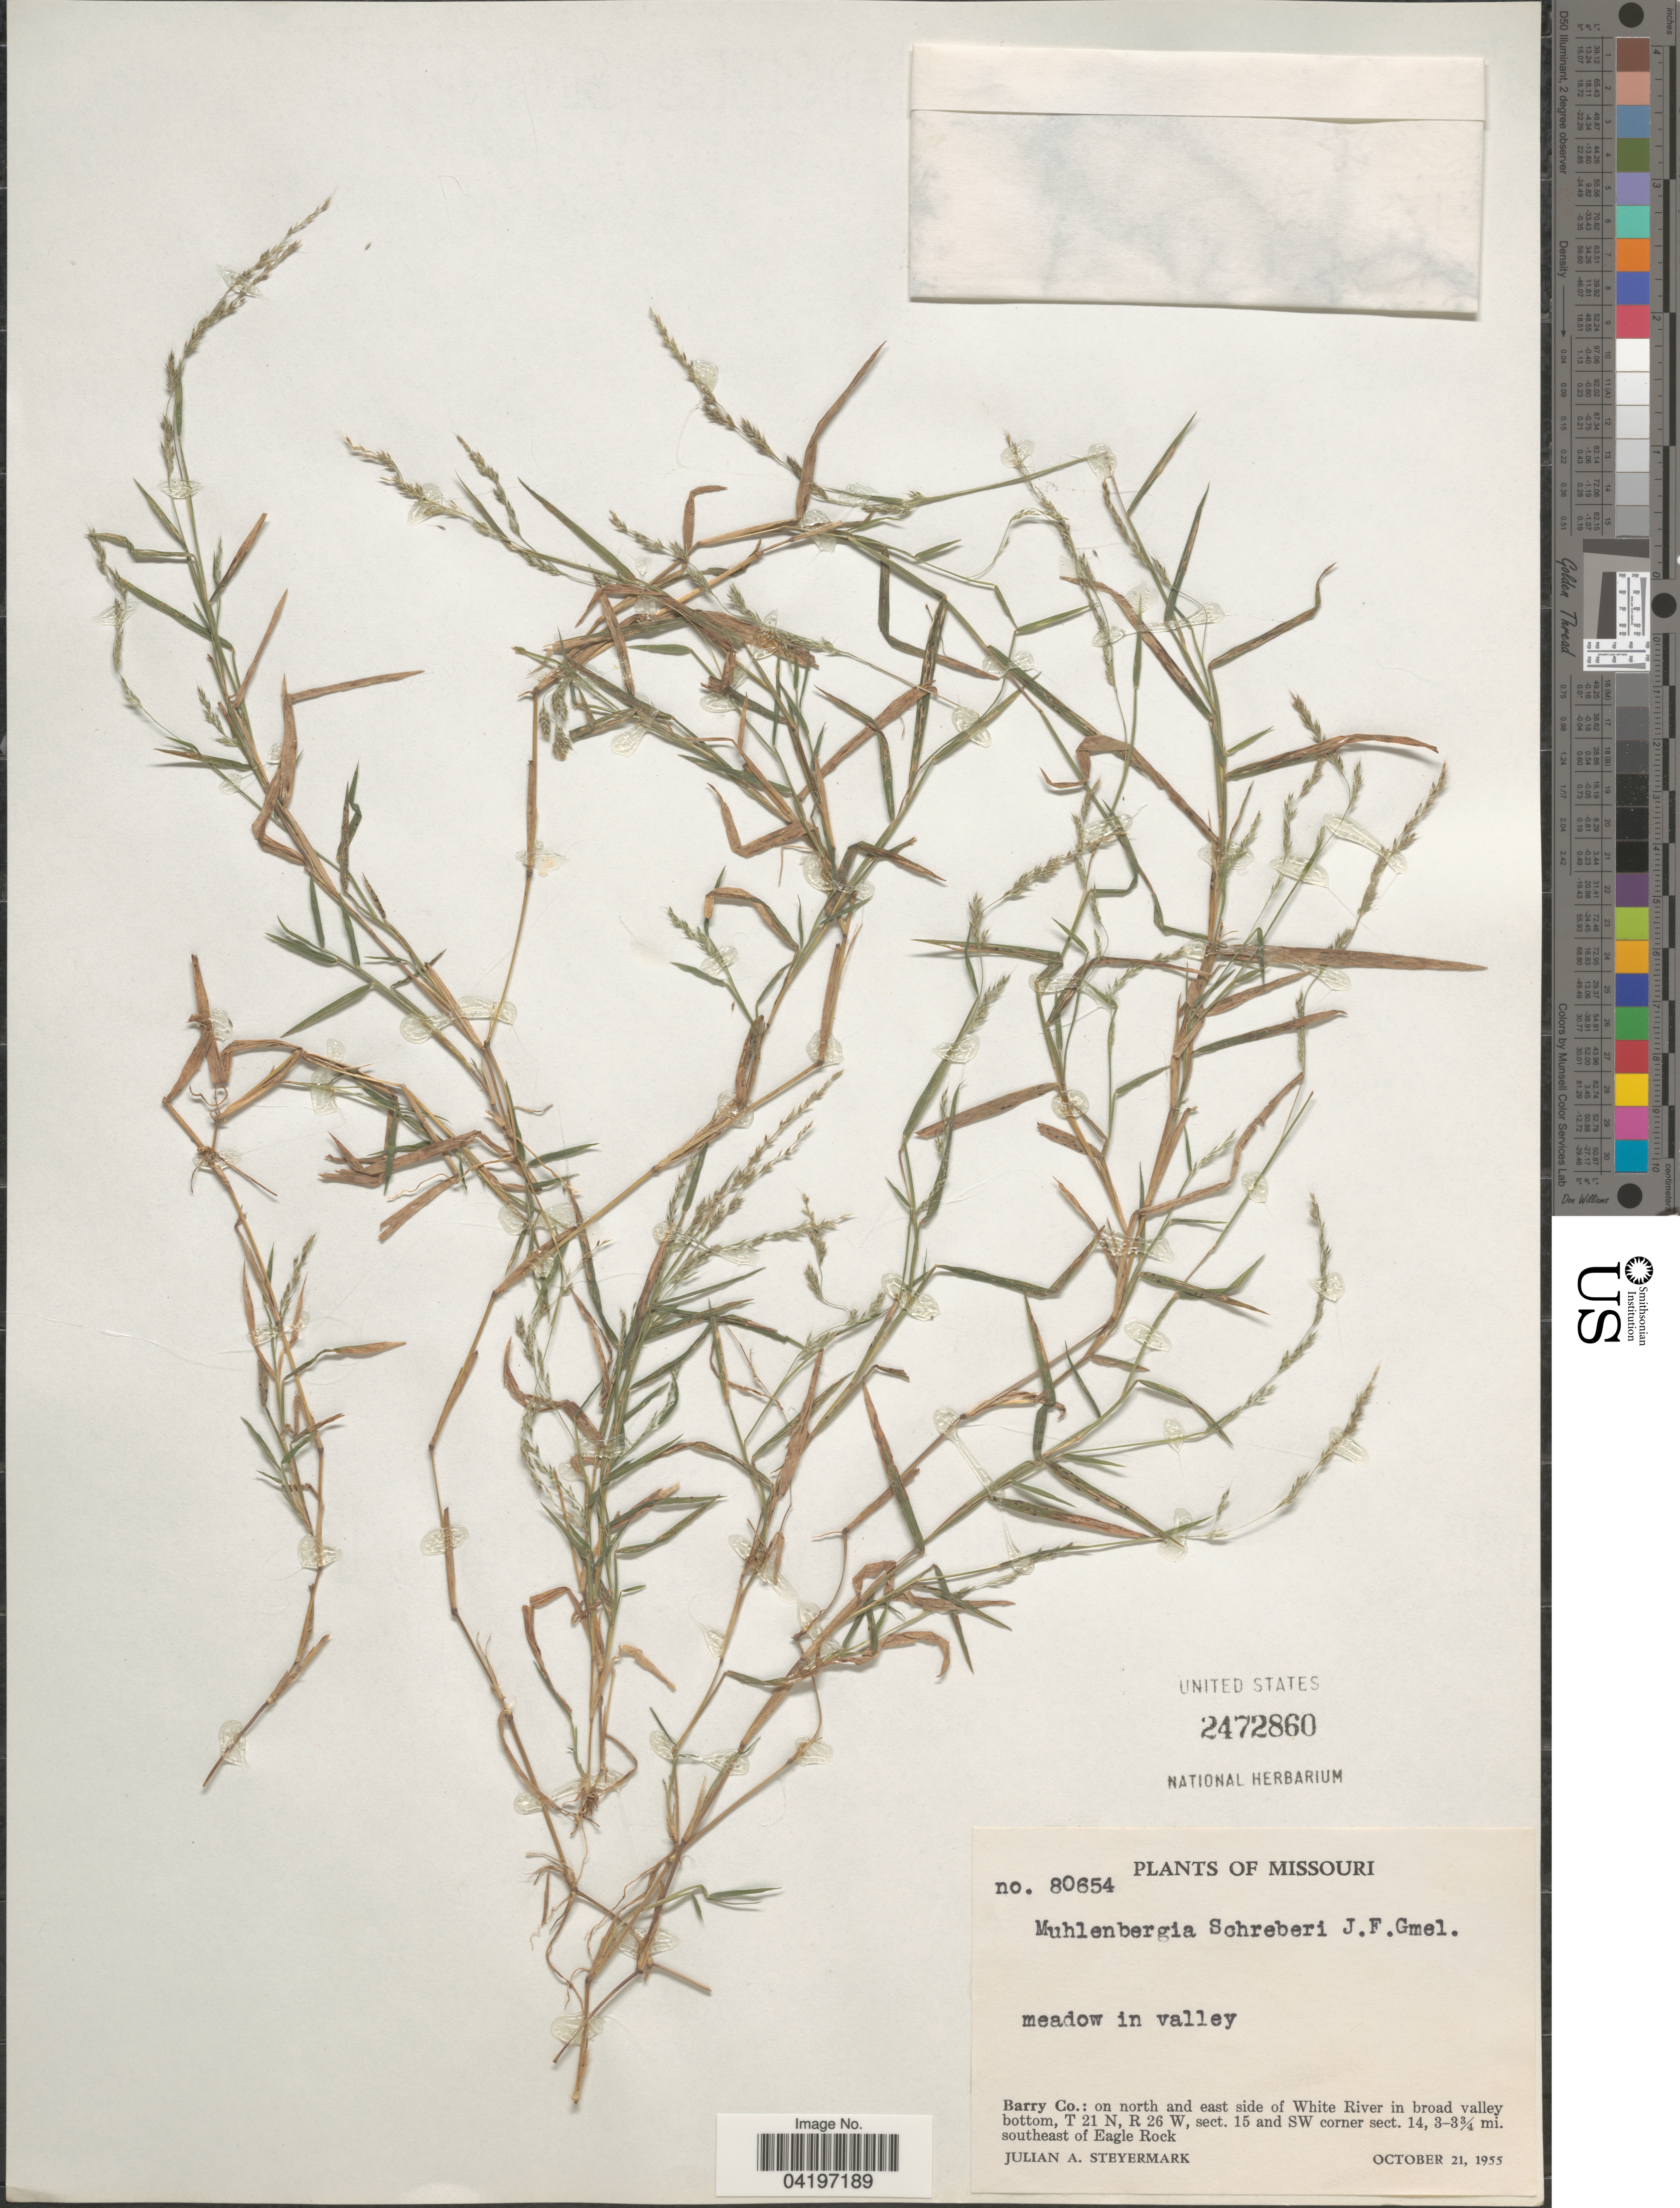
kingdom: Plantae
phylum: Tracheophyta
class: Liliopsida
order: Poales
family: Poaceae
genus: Muhlenbergia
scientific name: Muhlenbergia schreberi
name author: J.F. Gmel.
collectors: J. Steyermark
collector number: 80654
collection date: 1955-10-21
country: United States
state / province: Missouri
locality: Meadow in valley. Barry Co.: on north and east side of White River in broad valley bottom, T 21 N, R 26 W, sect. 15 and SW corner sect. 14, 3-3¾ mi. southeast of Eagle Rock.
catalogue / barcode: US 2472860